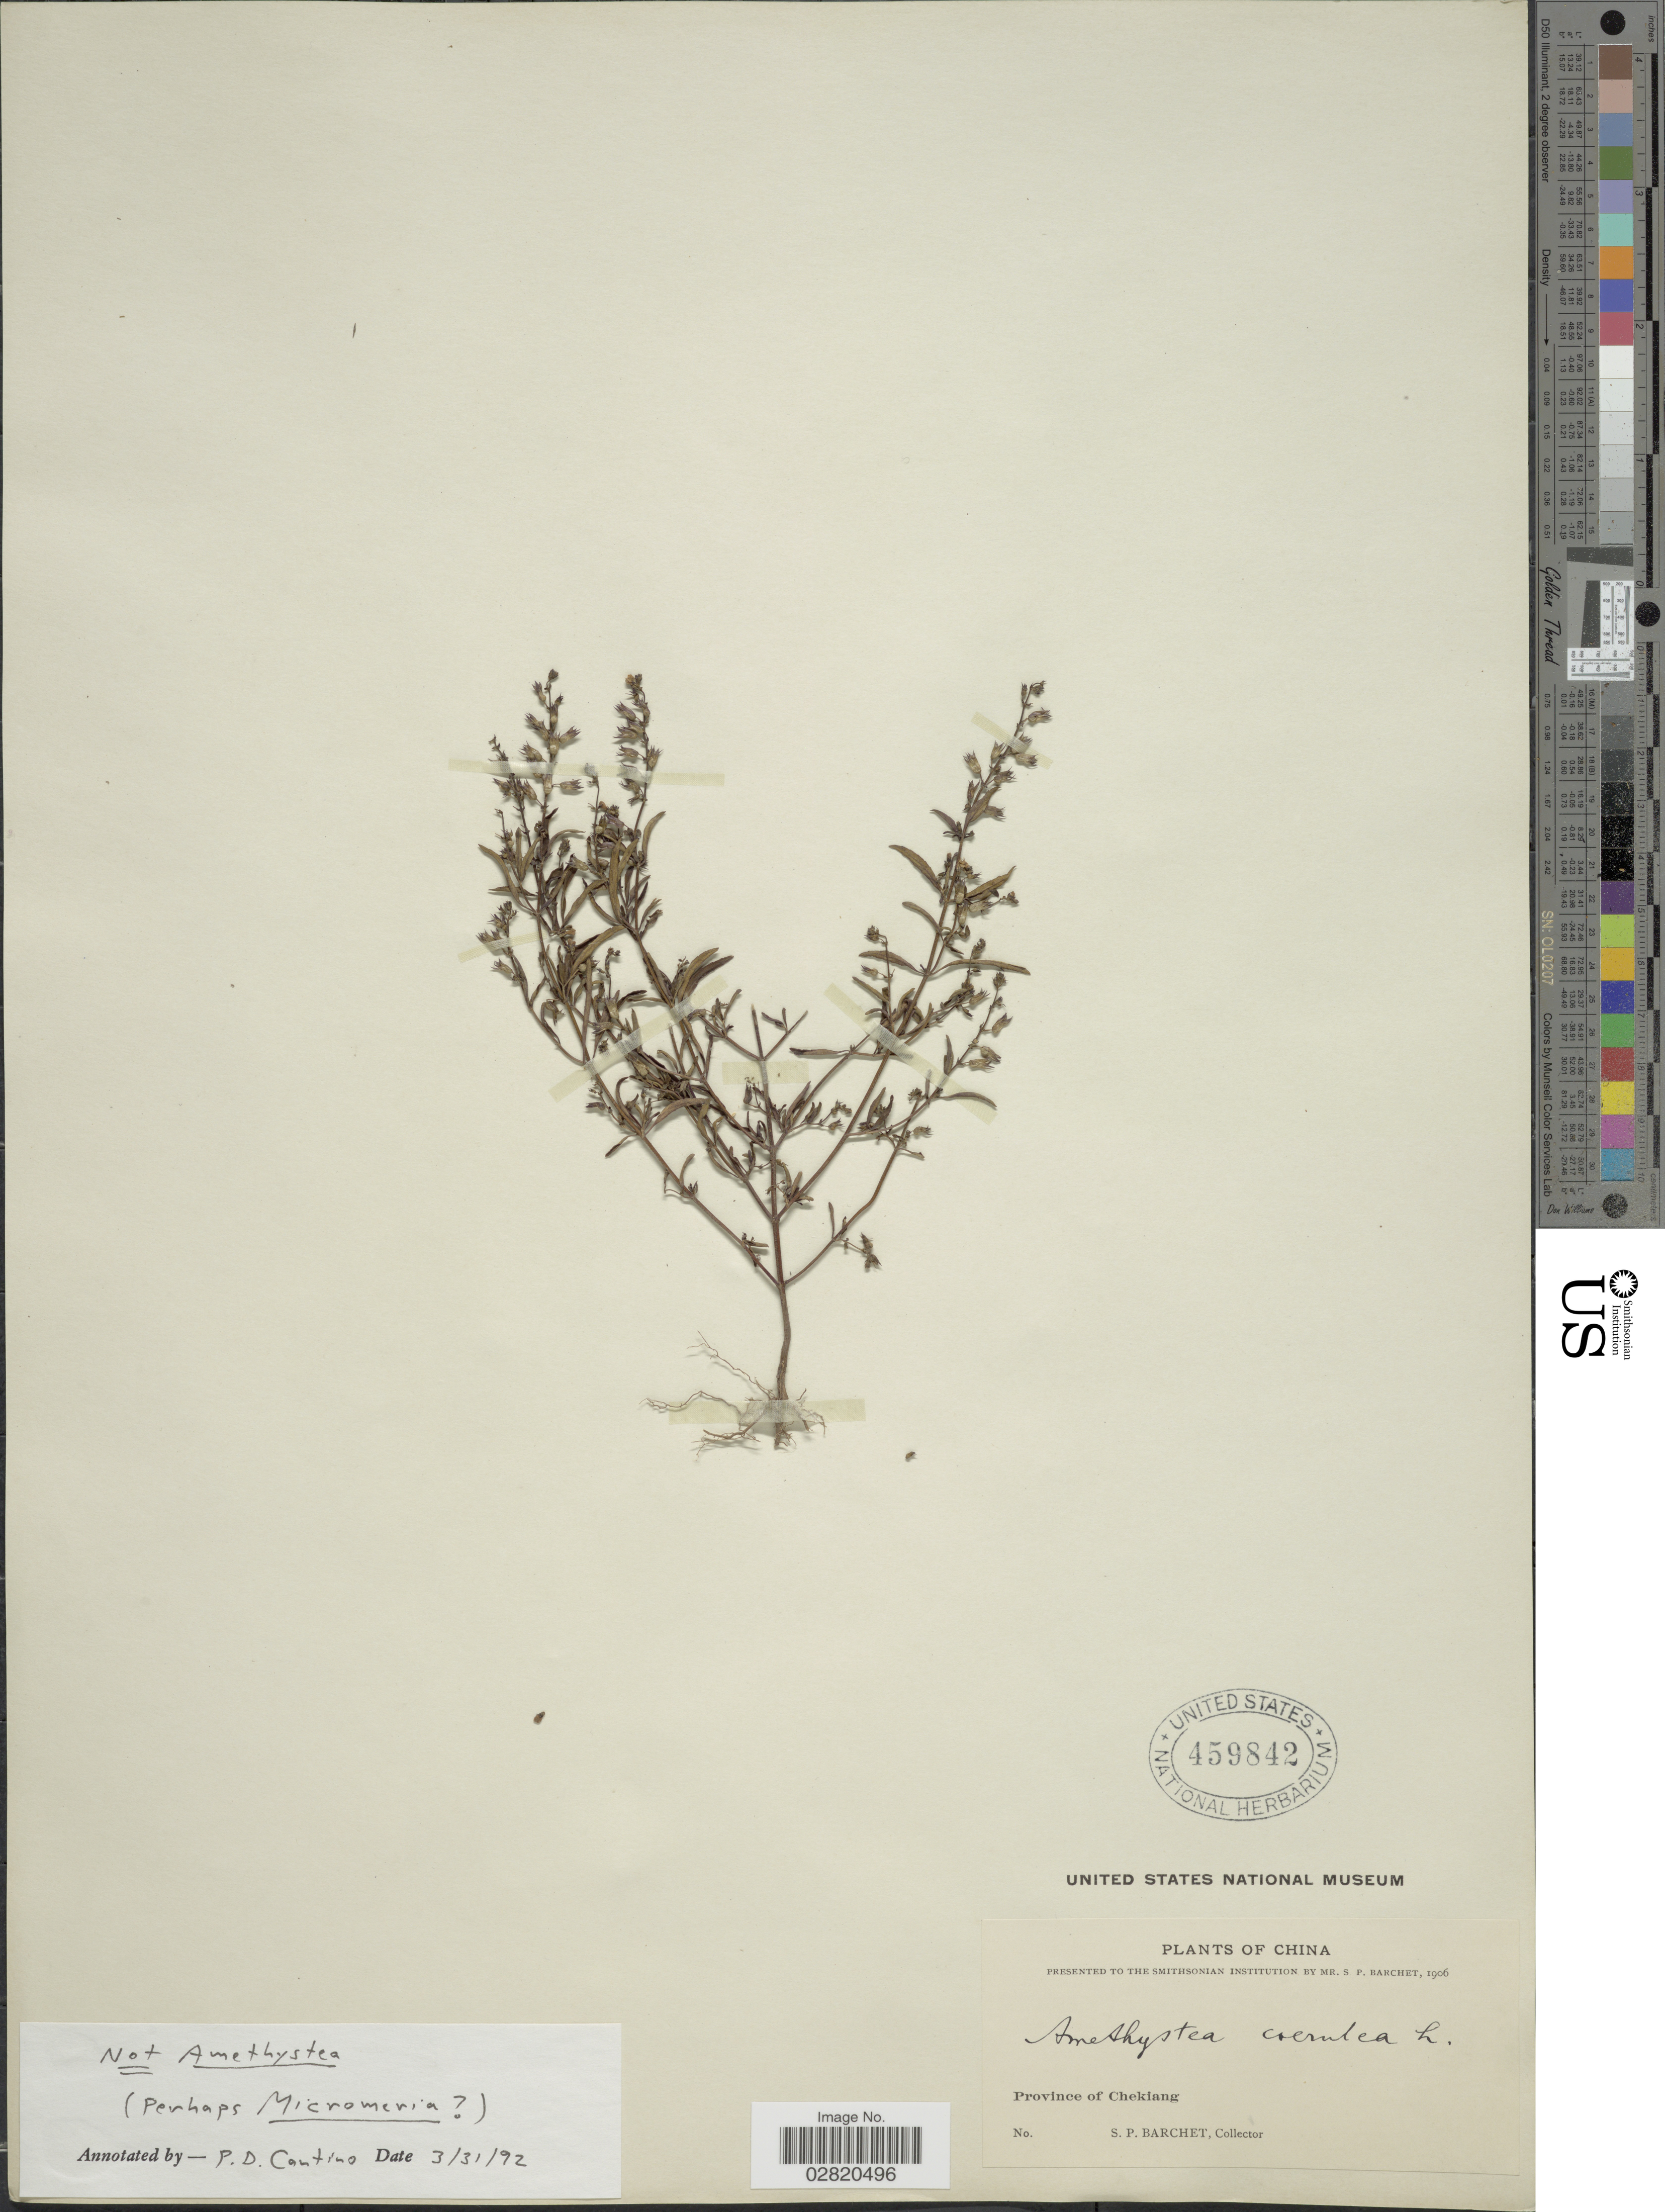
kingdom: Plantae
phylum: Tracheophyta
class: Magnoliopsida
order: Lamiales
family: Lamiaceae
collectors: S. P. Barchet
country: China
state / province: Zhejiang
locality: Province of Chekiang.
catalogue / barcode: US 459842